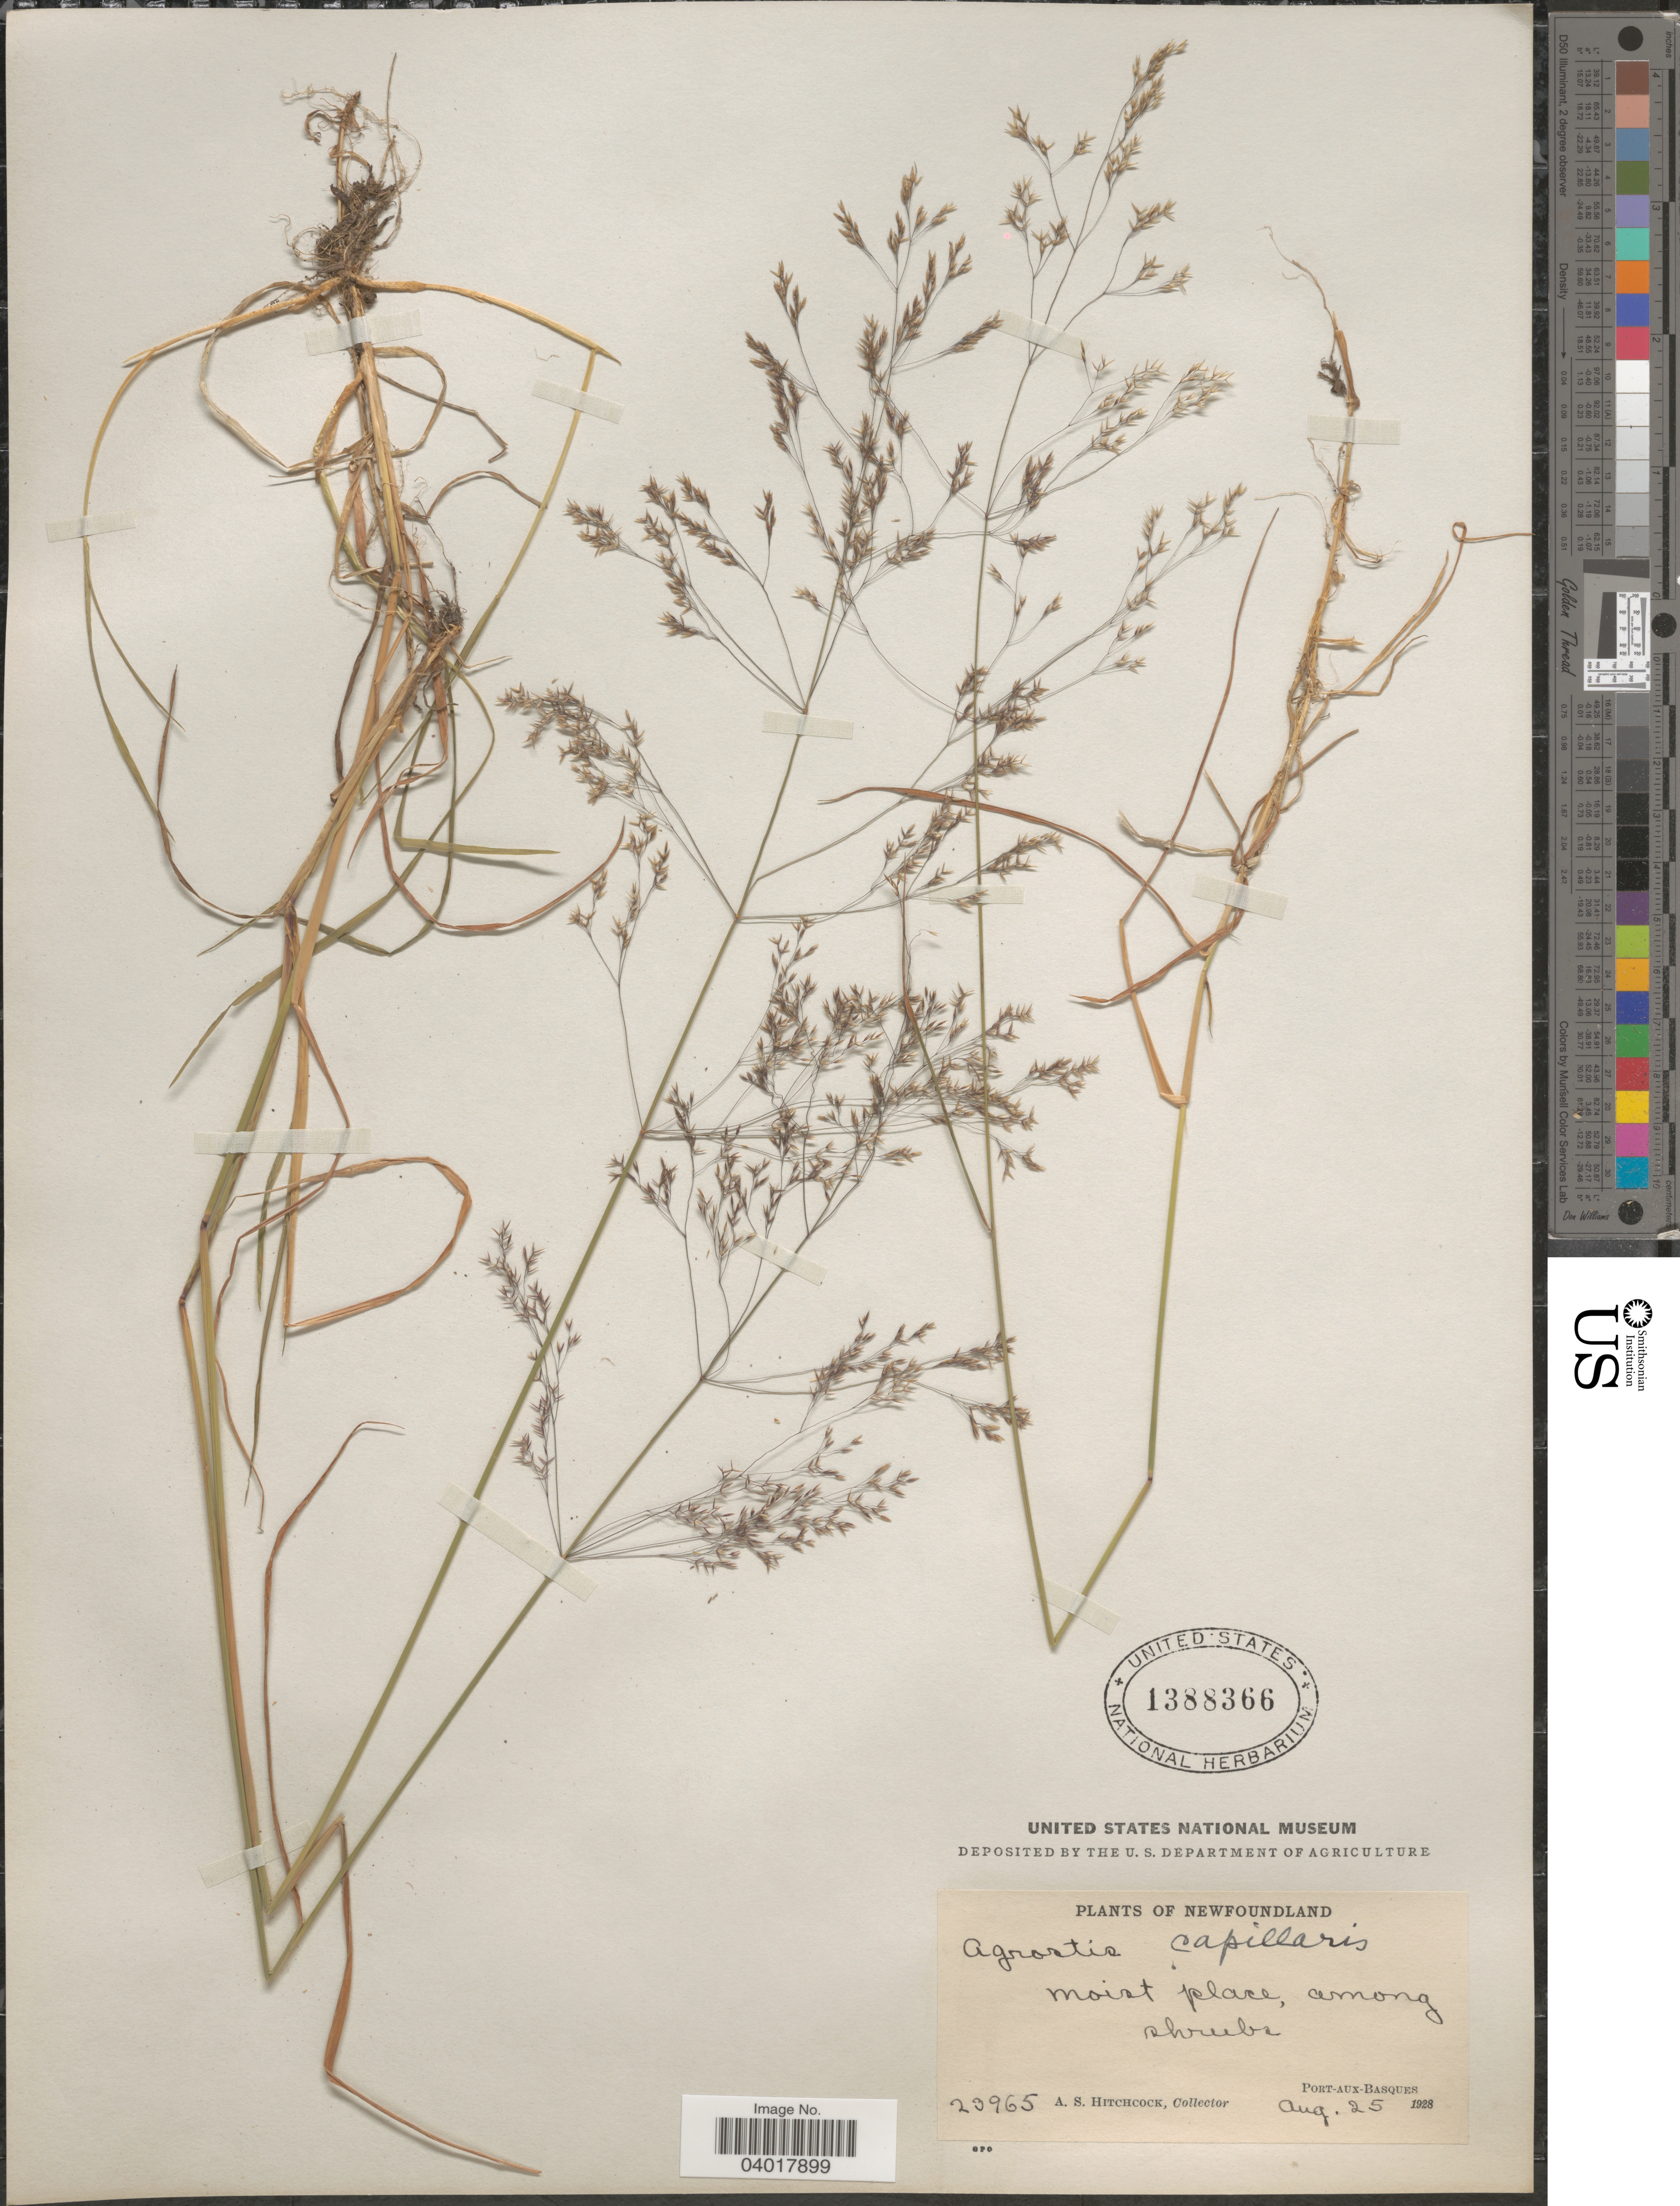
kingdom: Plantae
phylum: Tracheophyta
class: Liliopsida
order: Poales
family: Poaceae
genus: Agrostis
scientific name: Agrostis capillaris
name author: L.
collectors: A. S. Hitchcock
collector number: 23965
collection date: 1928-08-25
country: Canada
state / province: Newfoundland and Labrador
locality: Port-Aux-Basques.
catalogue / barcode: US 1388366